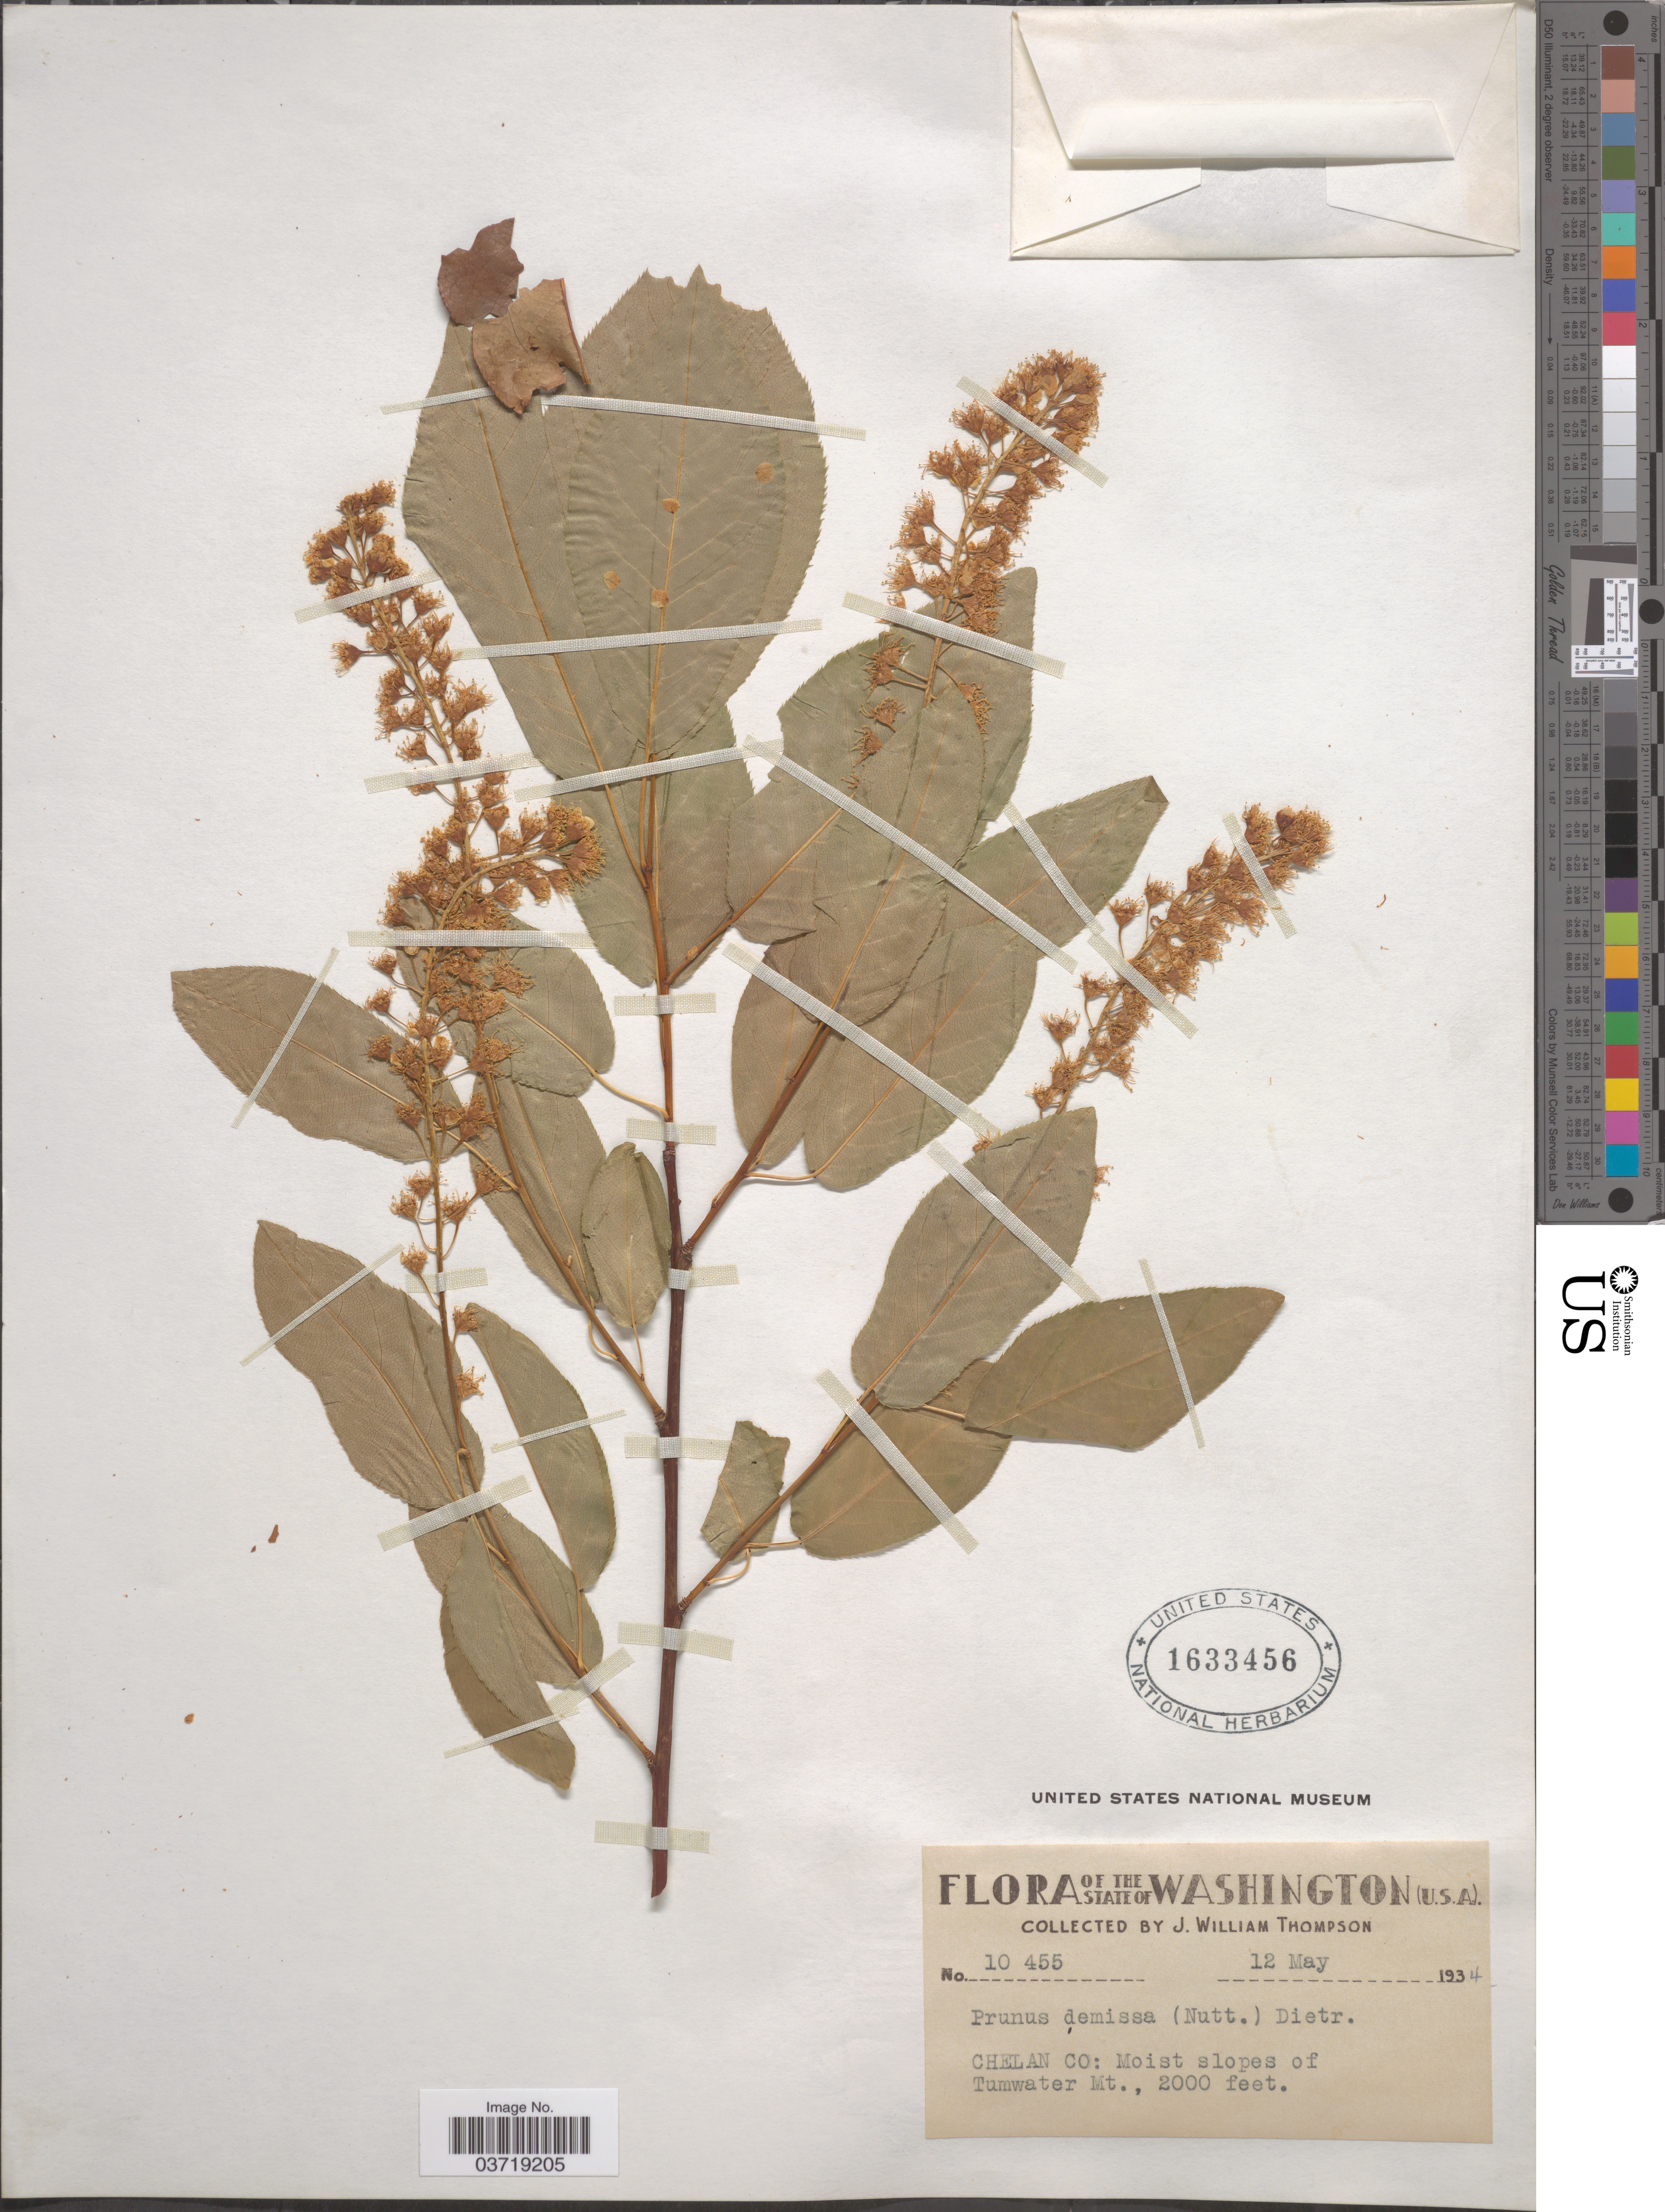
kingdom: Plantae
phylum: Tracheophyta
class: Magnoliopsida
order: Rosales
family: Rosaceae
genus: Prunus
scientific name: Prunus virginiana var. demissa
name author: (Nutt.) Torr.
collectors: J. W. Thompson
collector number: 10455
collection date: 1934-05-12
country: United States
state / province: Washington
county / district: Chelan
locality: Chelan Co: Moist slopes of Tumwater Mt.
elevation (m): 610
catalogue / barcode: US 1633456